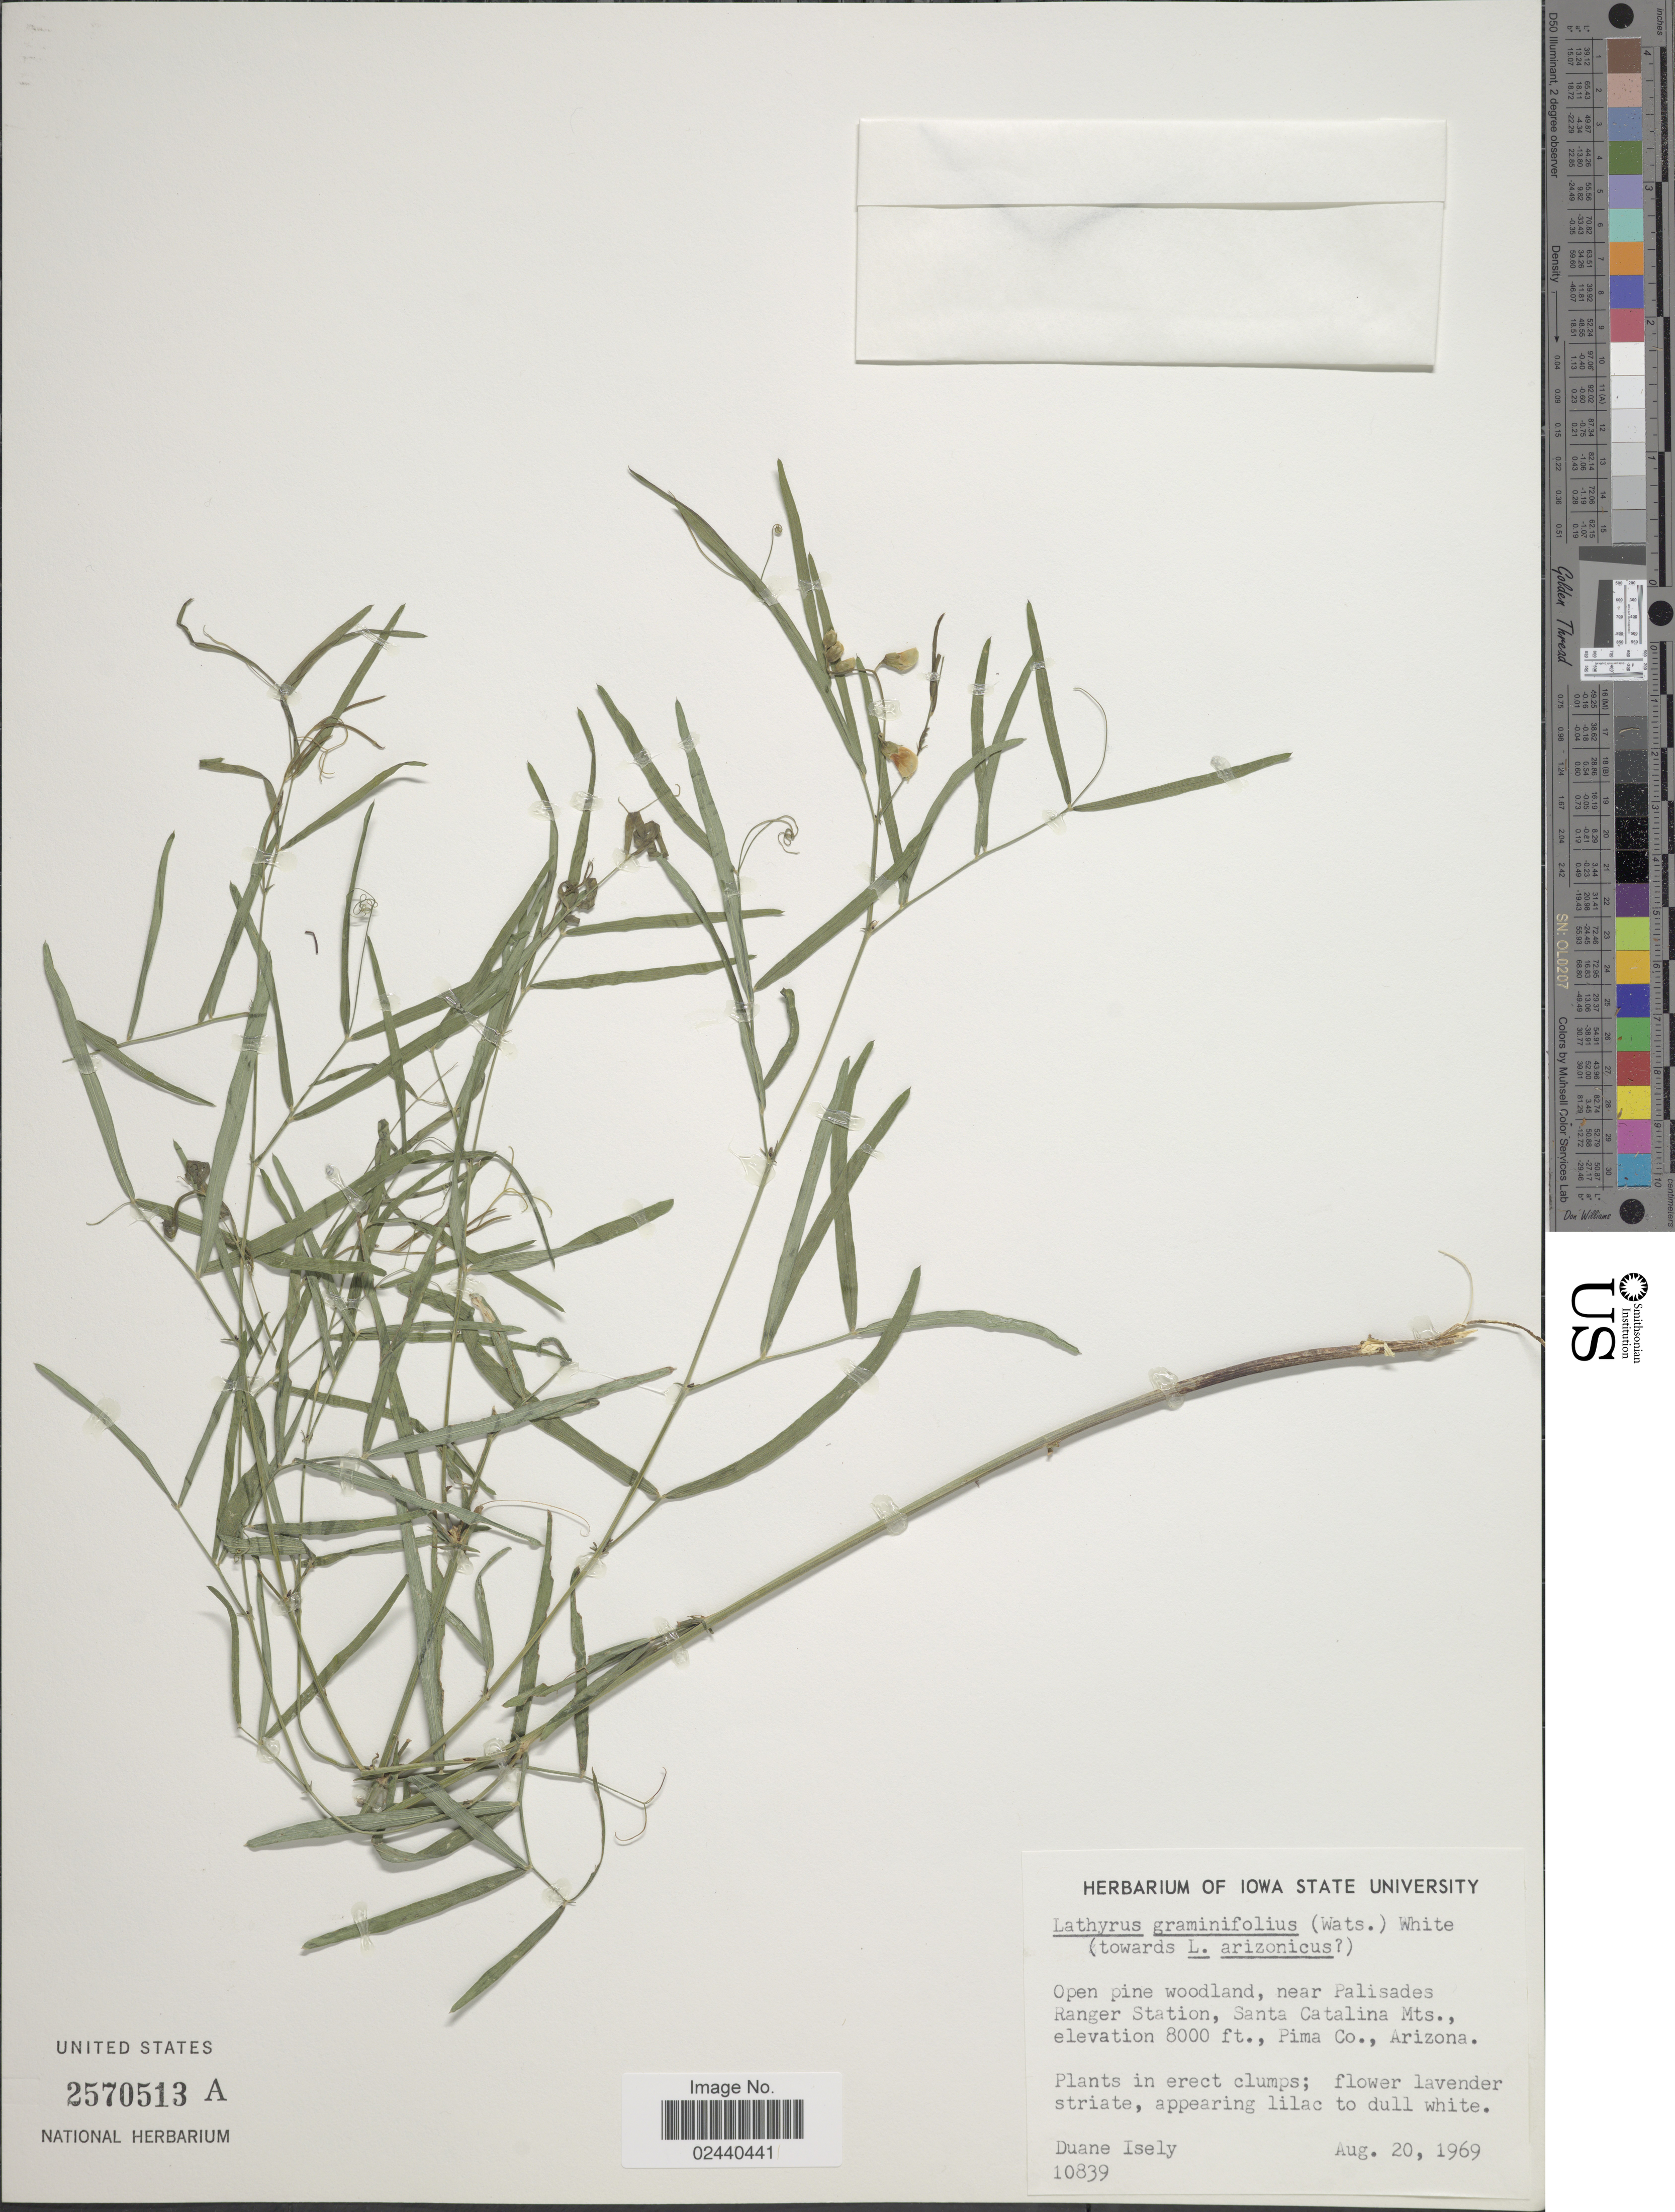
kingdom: Plantae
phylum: Tracheophyta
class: Magnoliopsida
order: Fabales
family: Fabaceae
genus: Lathyrus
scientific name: Lathyrus graminifolius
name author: (S. Watson) T.G. White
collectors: D. Isely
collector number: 10839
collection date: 1969-08-20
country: United States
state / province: Arizona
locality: Open pine woodland, near palidades Ranger Station, Santa Catalina Mts., Pima Co., Arizona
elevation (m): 2438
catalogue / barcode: US 2570513A